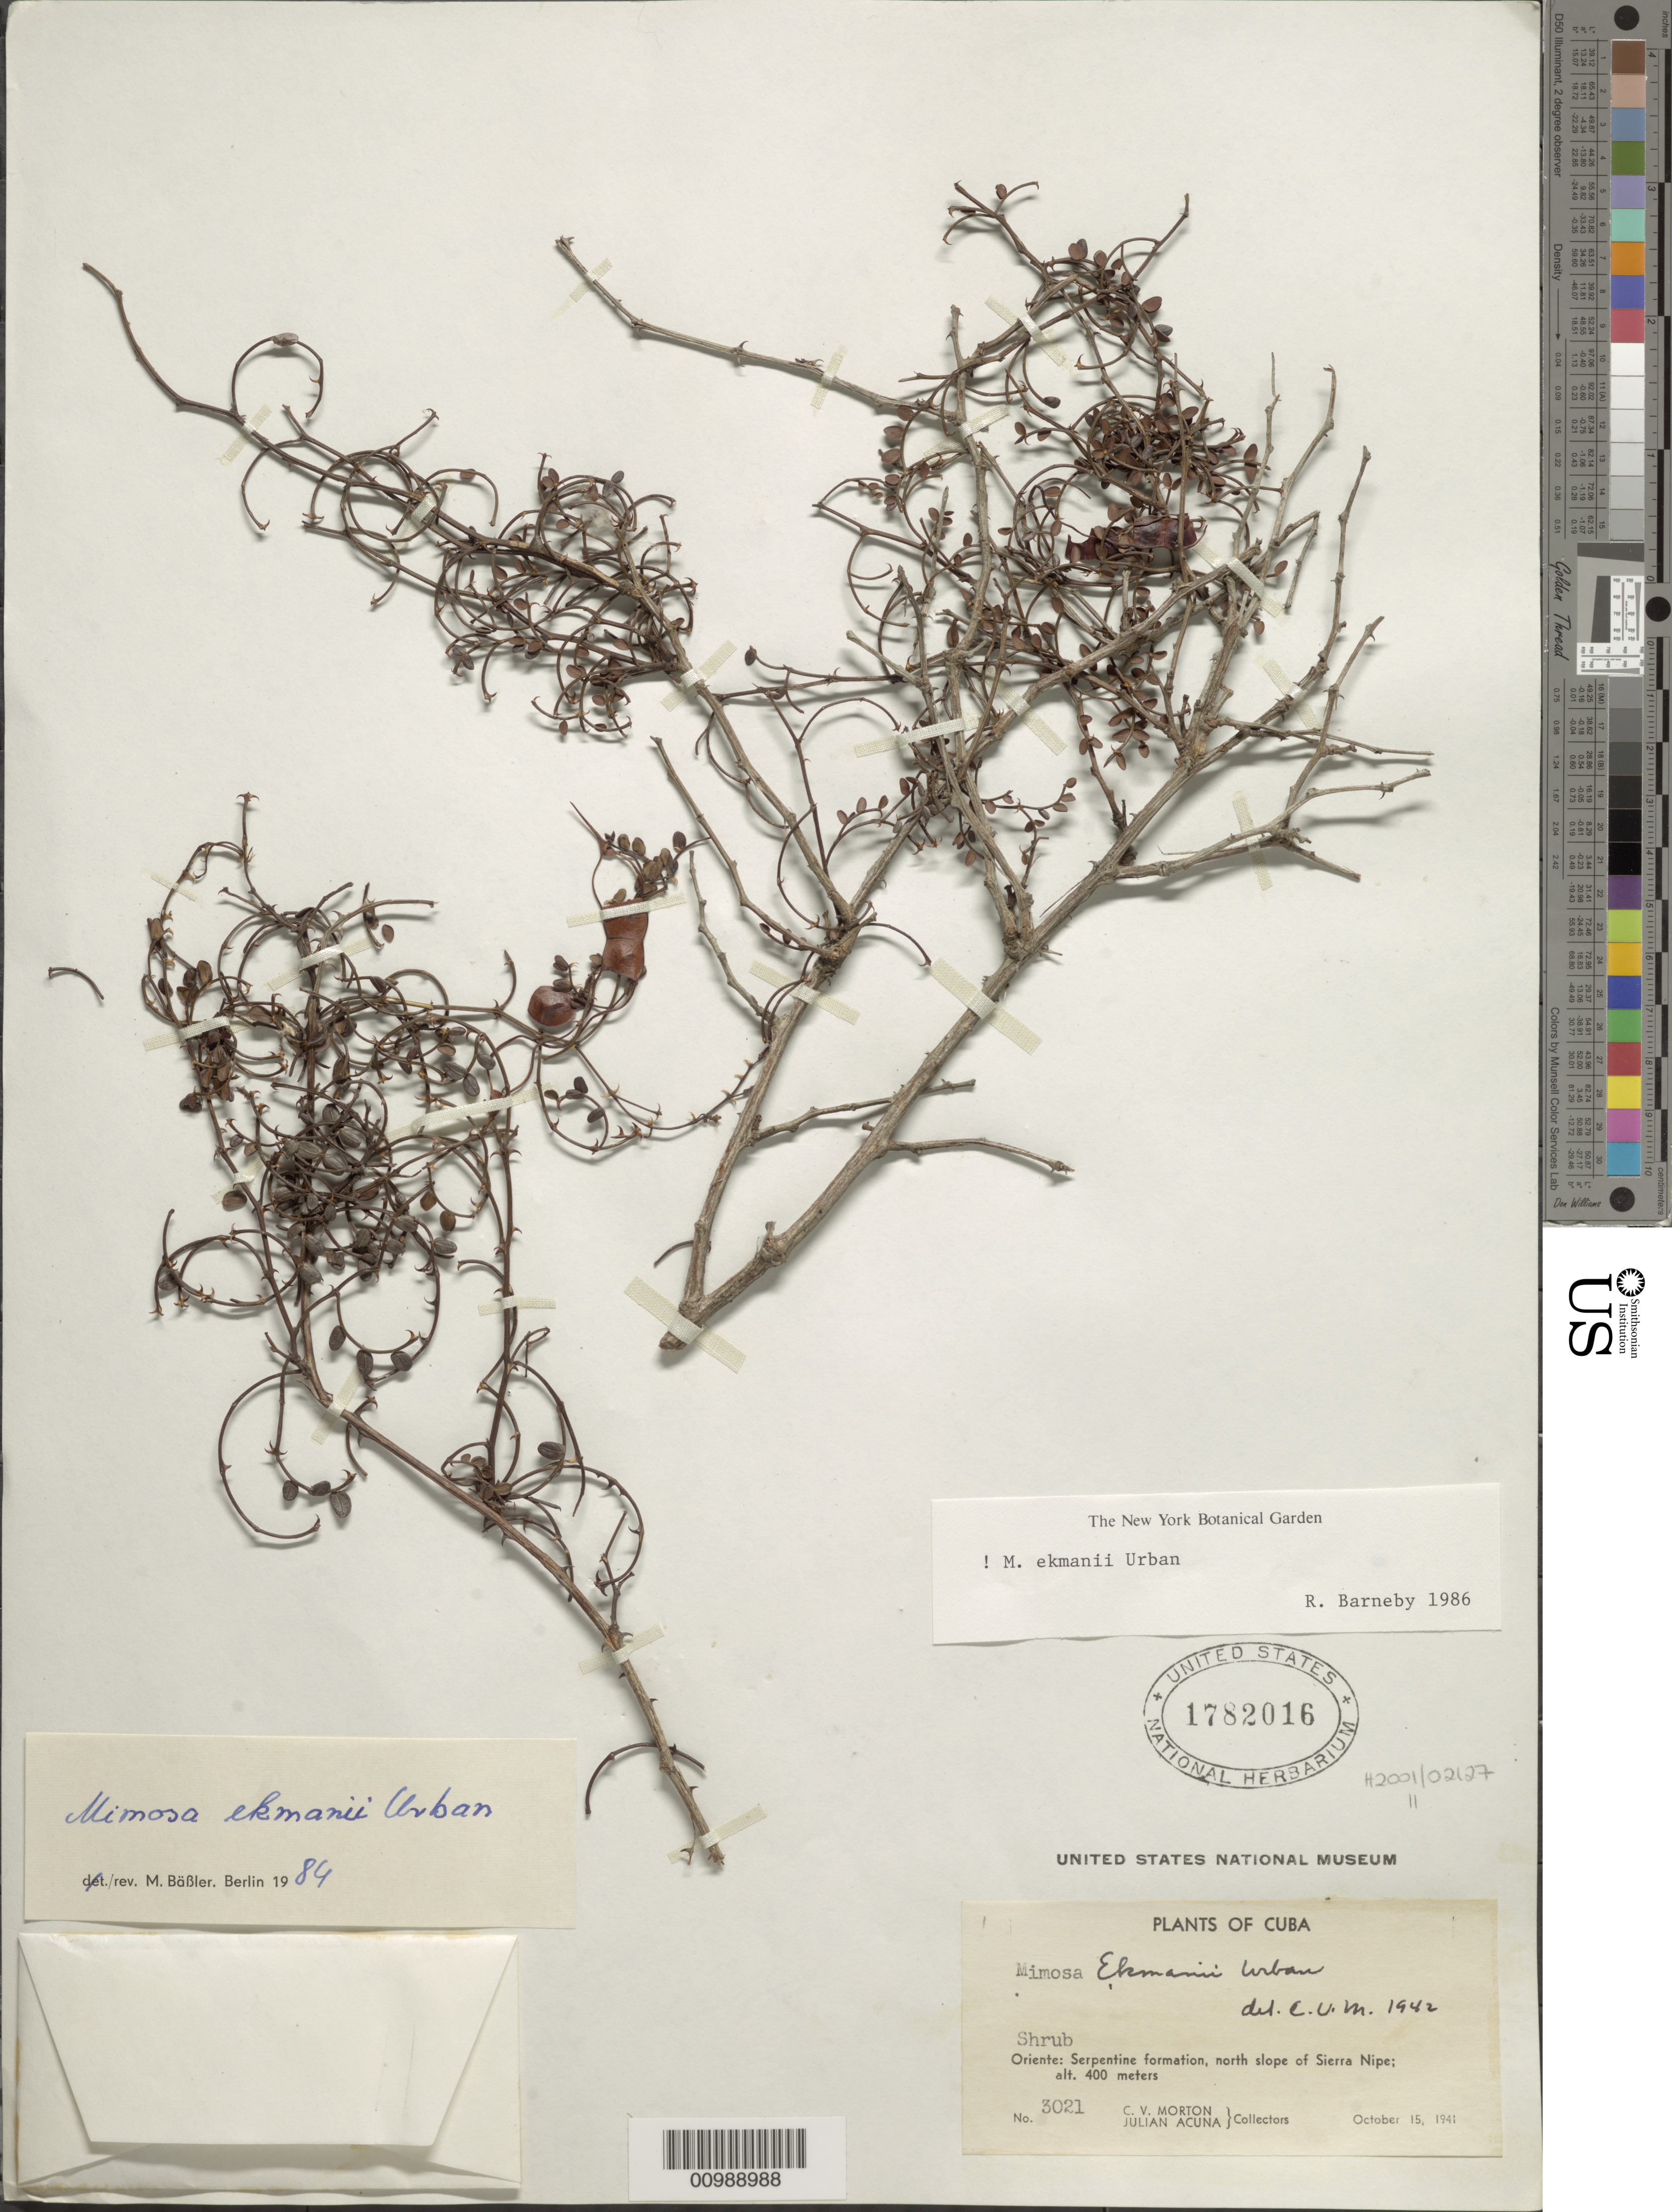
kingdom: Plantae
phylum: Tracheophyta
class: Magnoliopsida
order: Fabales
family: Fabaceae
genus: Mimosa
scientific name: Mimosa ekmanii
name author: Urb.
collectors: C. V. Morton & J. Acuña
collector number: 3021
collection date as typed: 15 Oct 1941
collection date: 1941-10-15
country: Cuba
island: Cuba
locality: N slope of Sierra Nipe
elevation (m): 400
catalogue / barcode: US 1782016